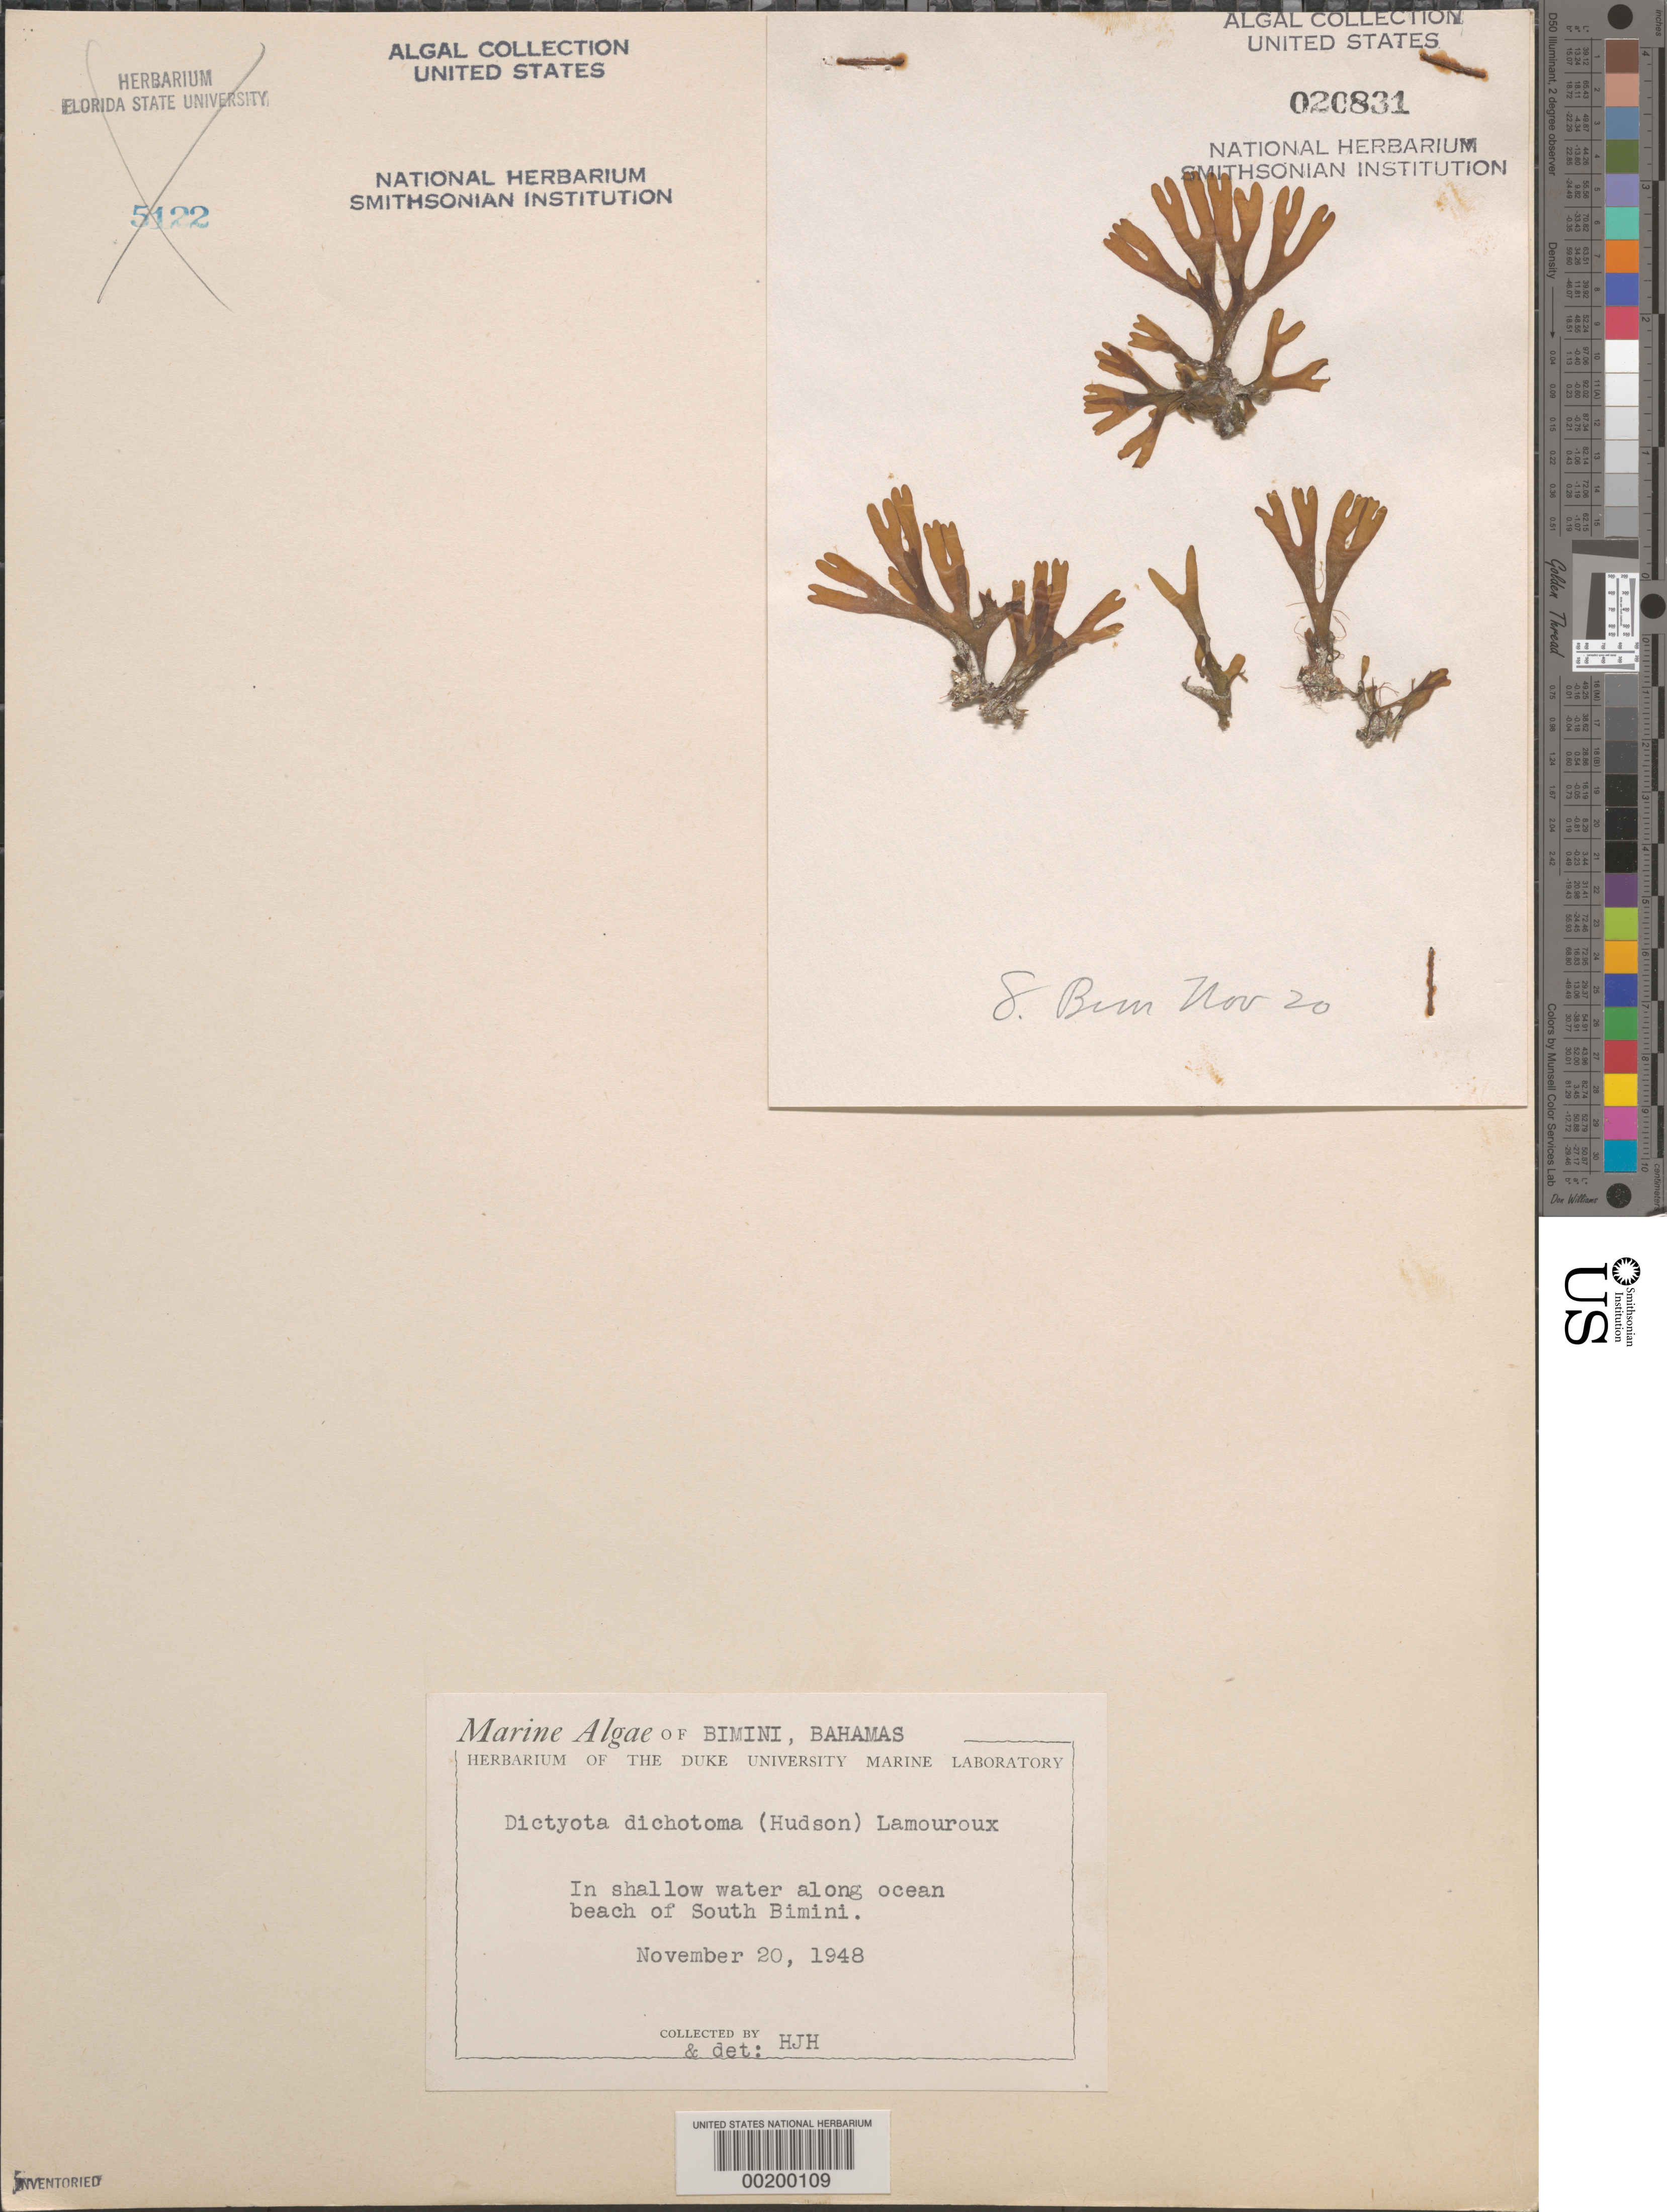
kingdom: Chromista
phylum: Ochrophyta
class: Phaeophyceae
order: Dictyotales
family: Dictyotaceae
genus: Dictyota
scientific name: Dictyota dichotoma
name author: (Huds.) J.V.Lamouroux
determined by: Humm, Harold J.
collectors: H. J. Humm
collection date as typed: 20 Nov 1948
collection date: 1948-11-20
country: Bahamas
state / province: Biminis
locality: South bimini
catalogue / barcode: US 20831